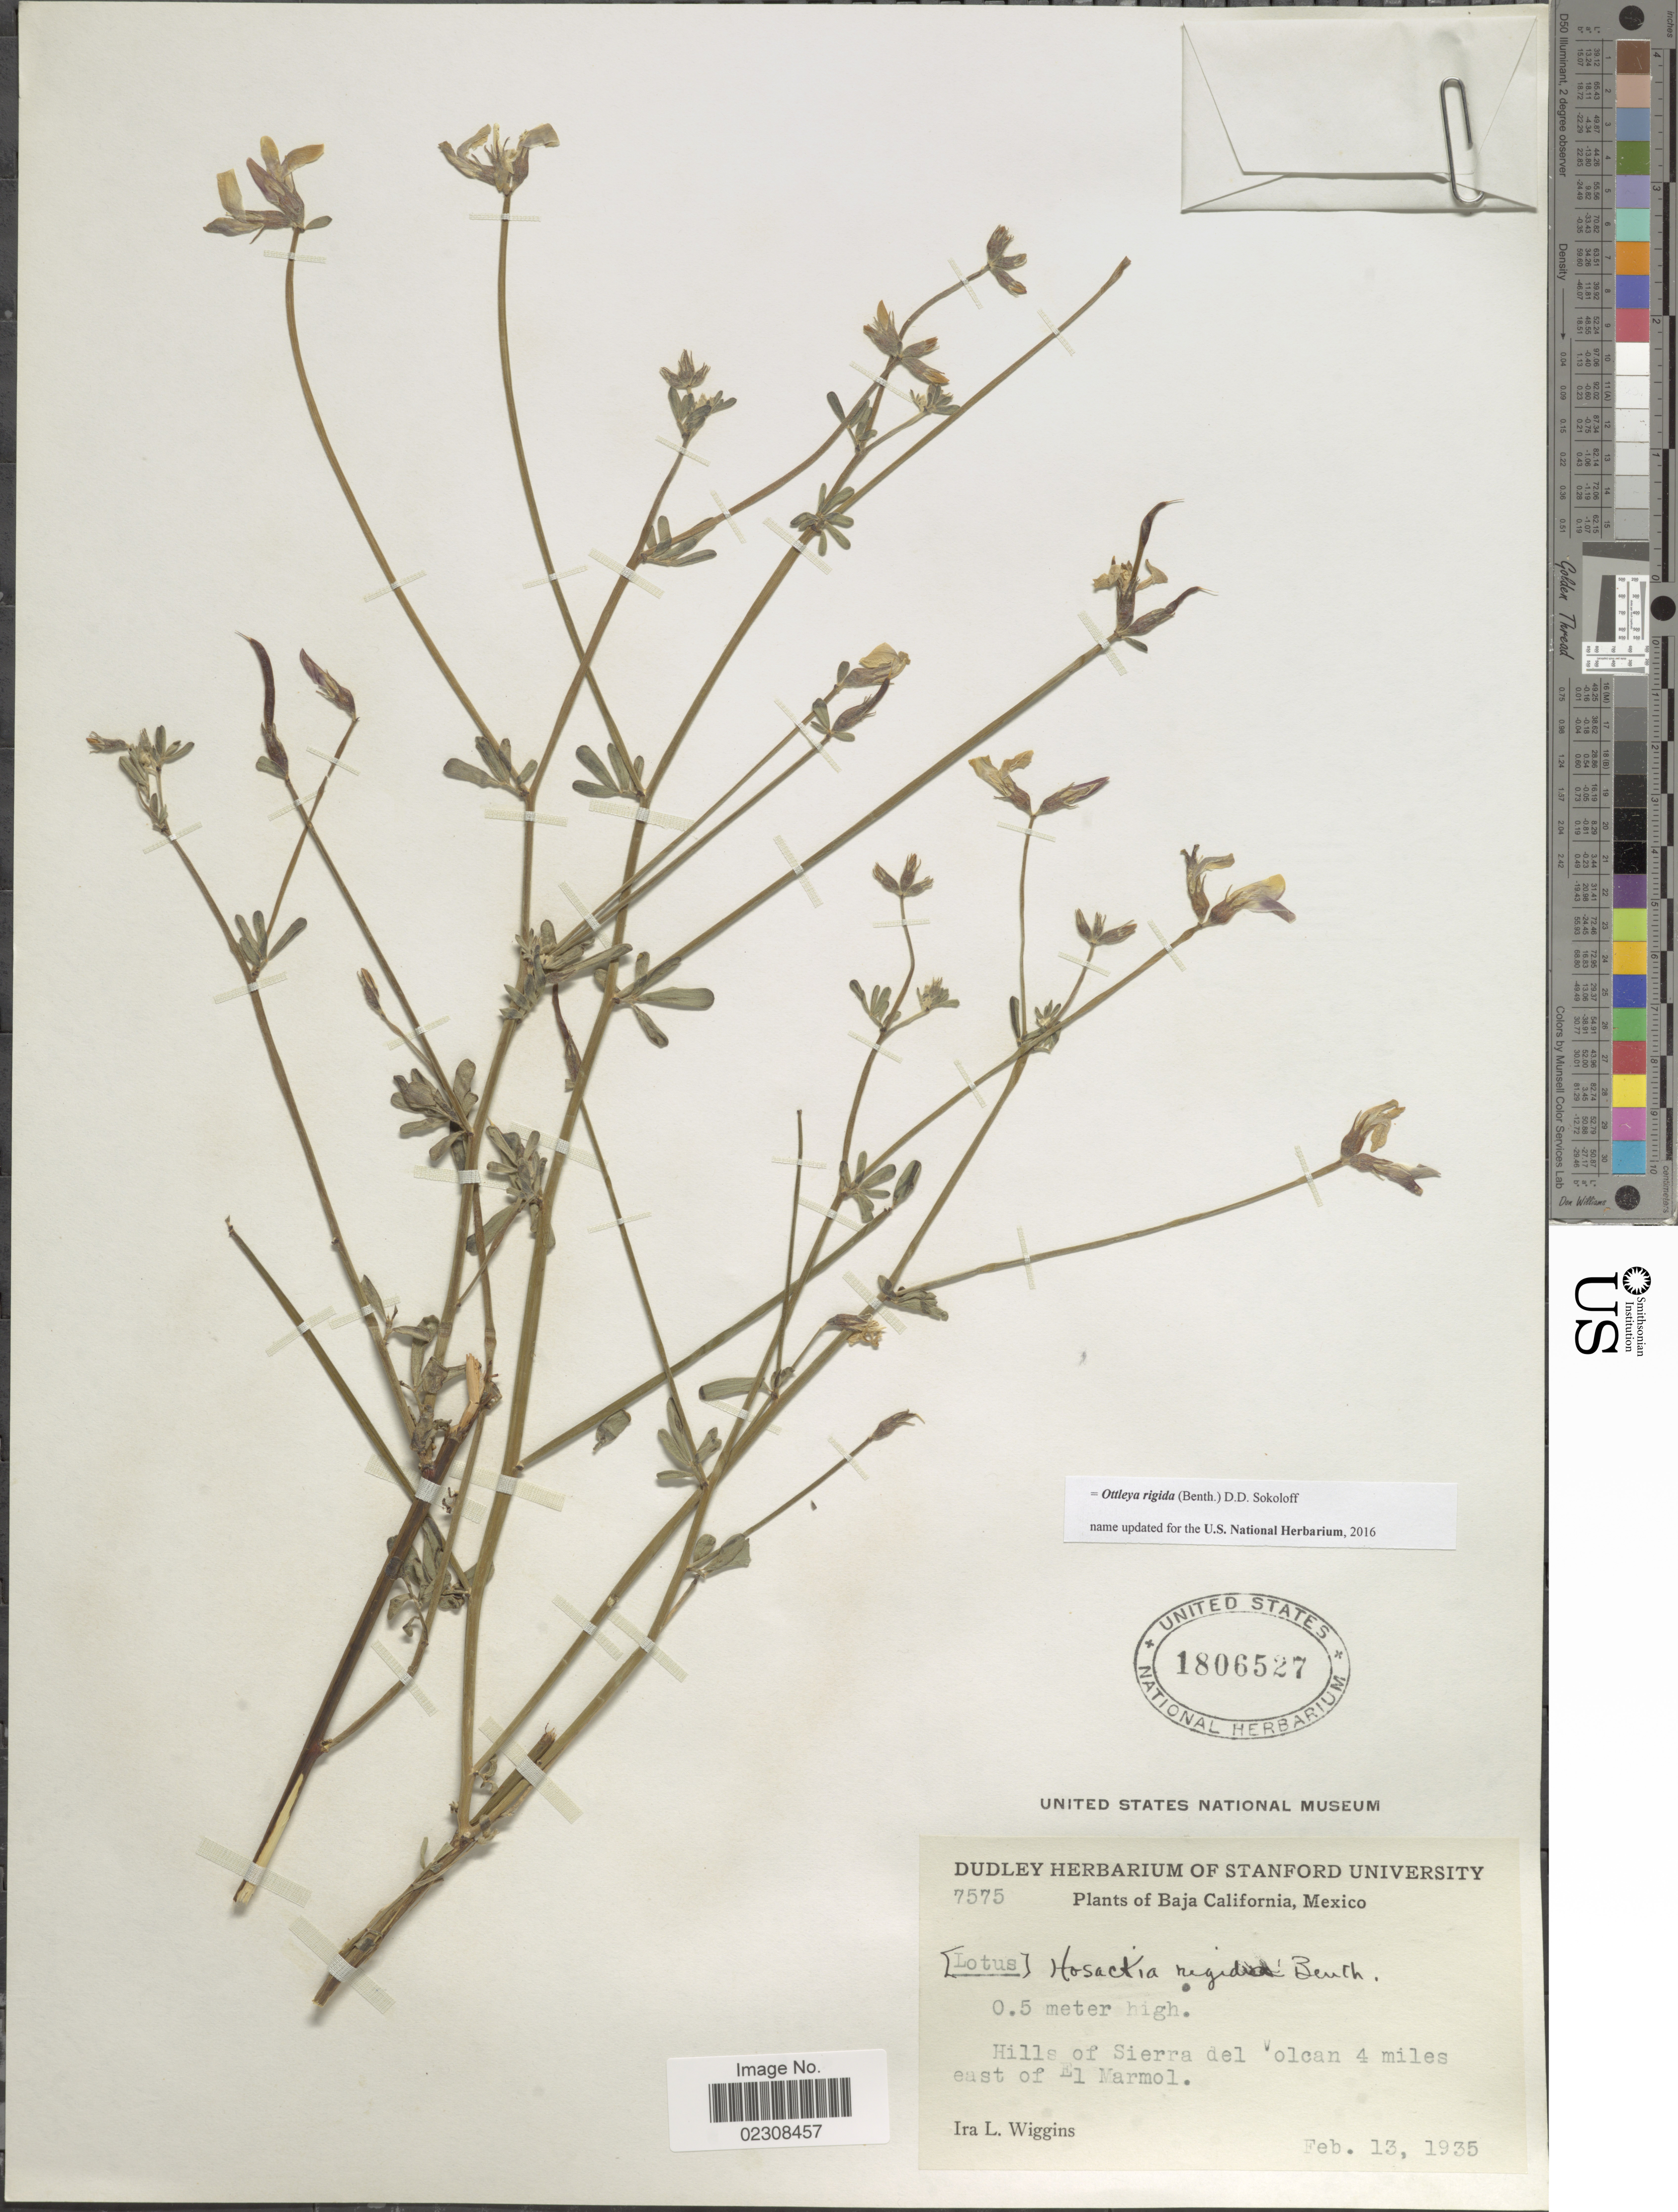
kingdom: Plantae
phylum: Tracheophyta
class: Magnoliopsida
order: Fabales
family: Fabaceae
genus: Ottleya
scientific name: Ottleya rigida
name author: (Benth.) D.D. Sokoloff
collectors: I. L. Wiggins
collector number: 7575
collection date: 1935-02-13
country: Mexico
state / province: Baja California Norte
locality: Hills of Sierra del Volcano 4 miles east of El Marmol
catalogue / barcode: US 1806527